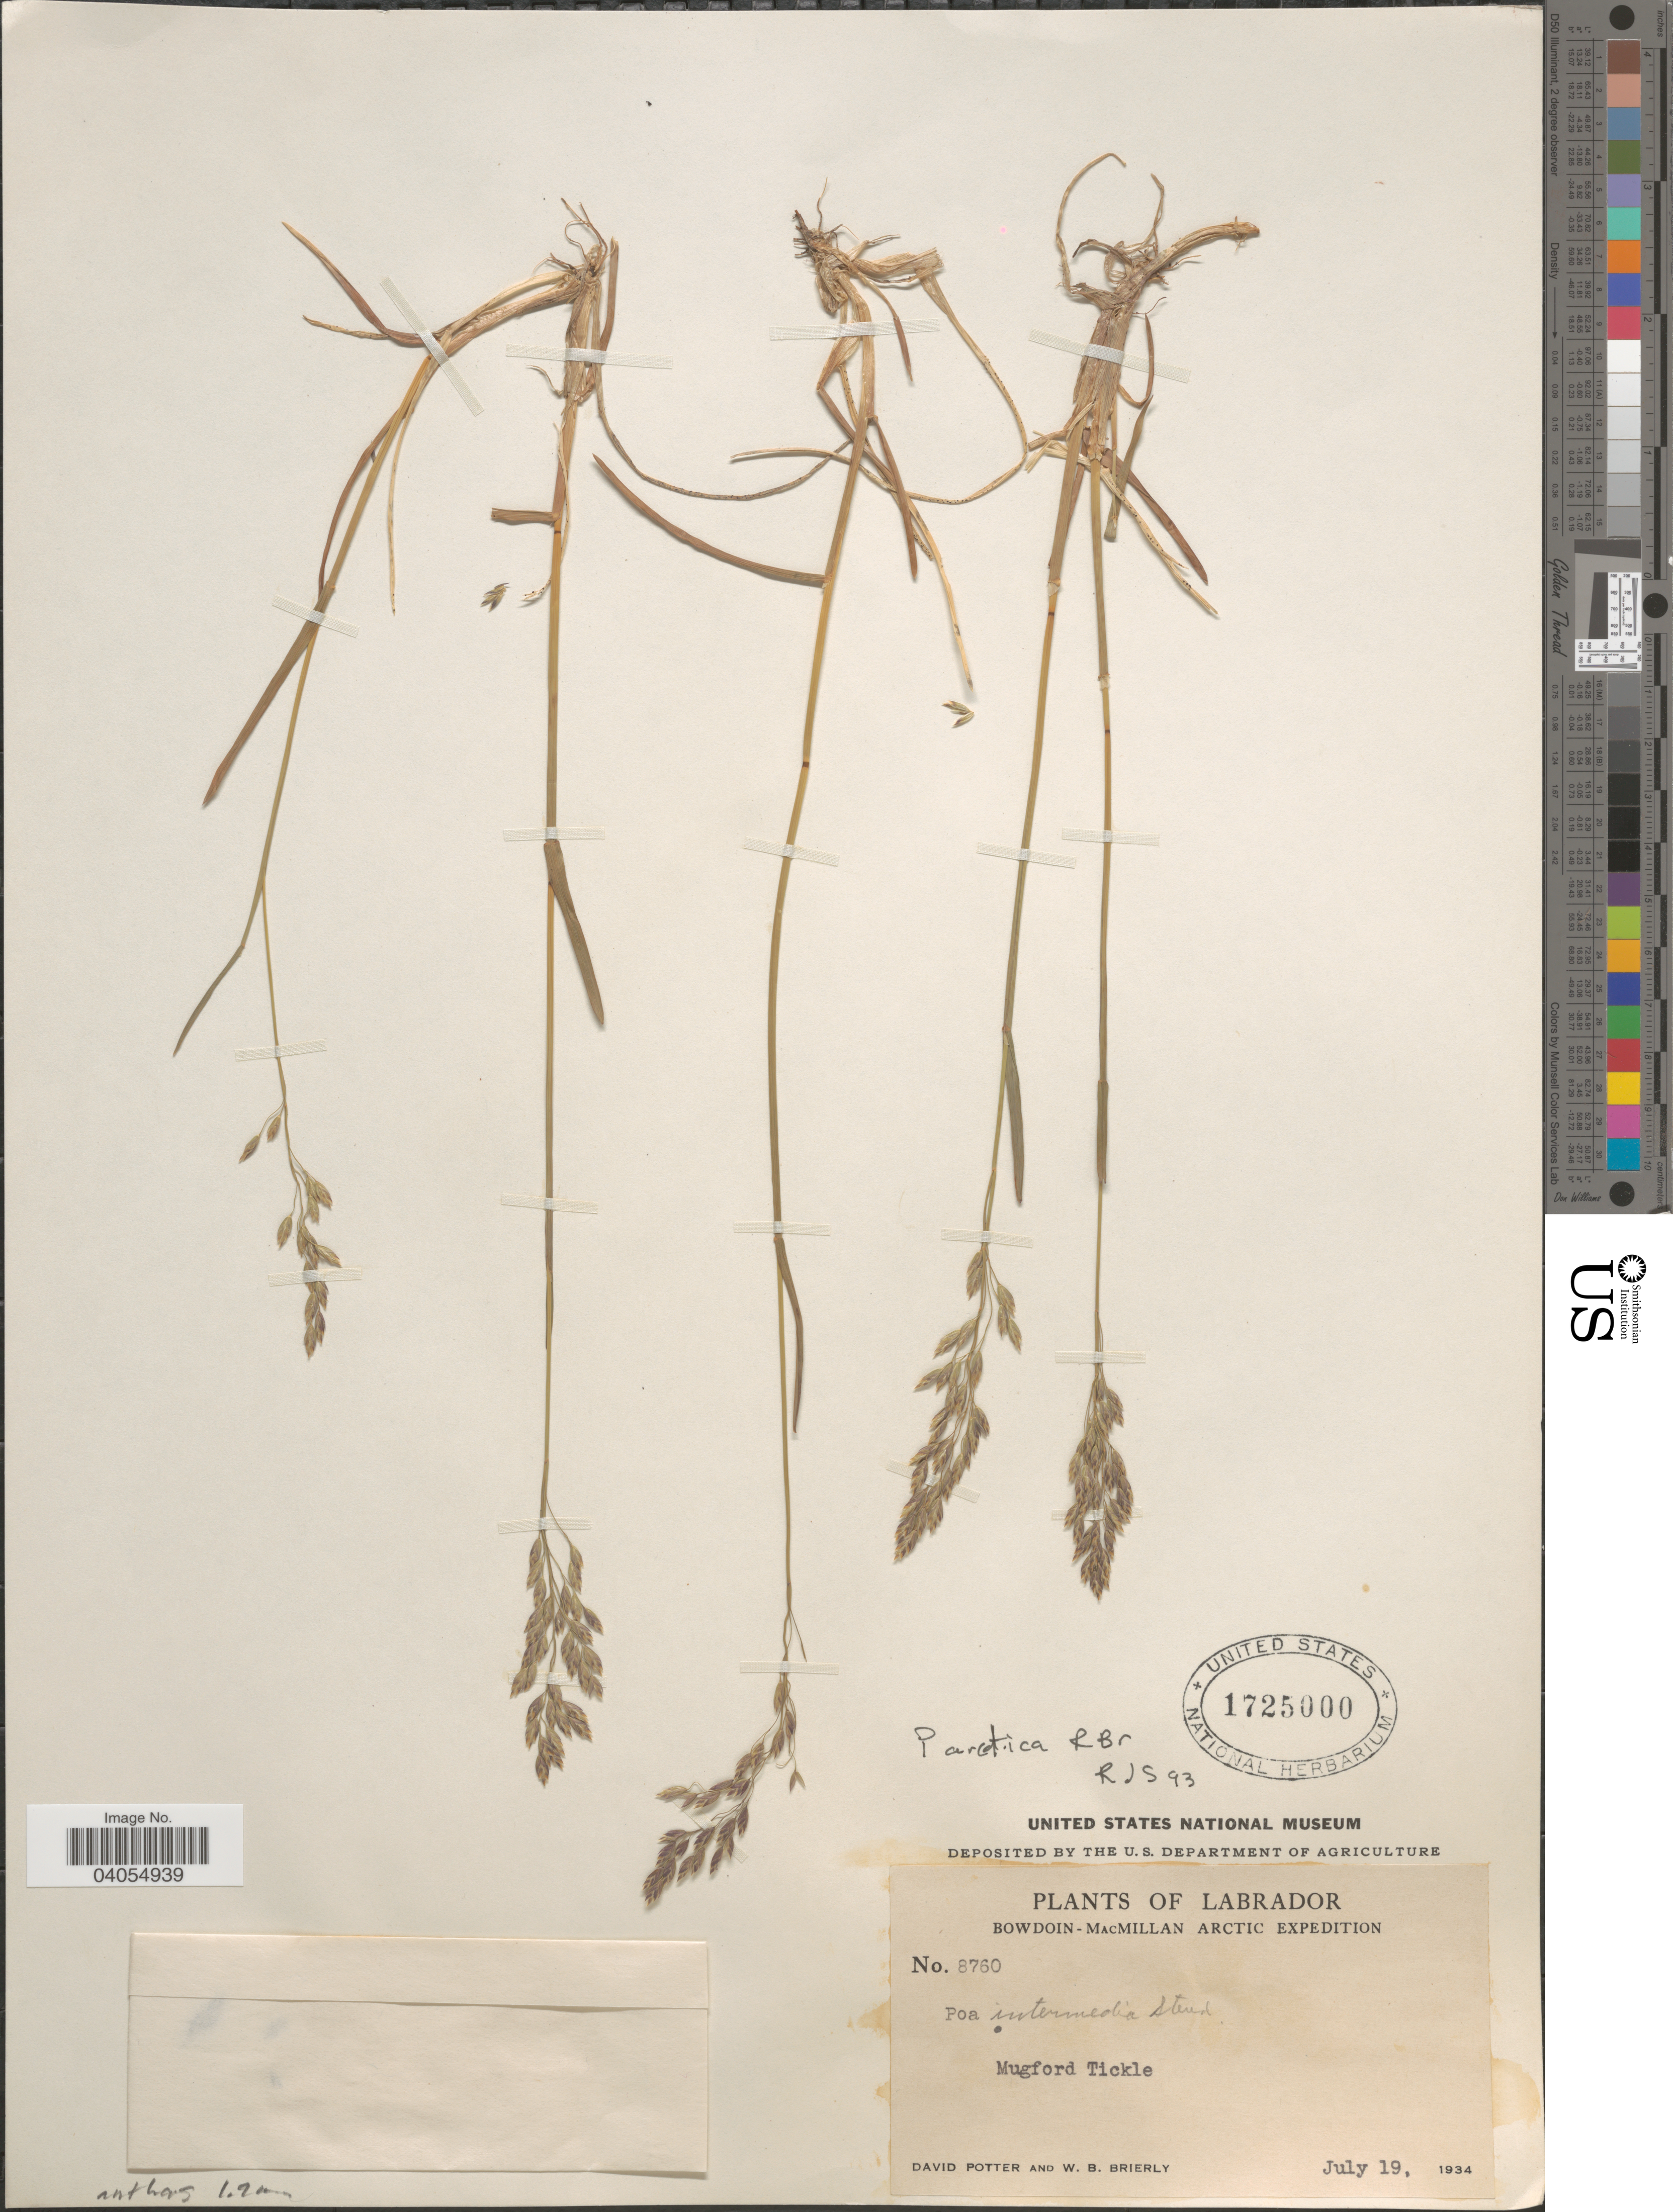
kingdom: Plantae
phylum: Tracheophyta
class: Liliopsida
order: Poales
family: Poaceae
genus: Poa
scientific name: Poa arctica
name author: R. Br.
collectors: D. Potter & W. Brierly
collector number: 8760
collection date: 1934-07-19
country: Canada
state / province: Newfoundland and Labrador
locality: Labrador. Mugford Tickle.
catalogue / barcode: US 1725000